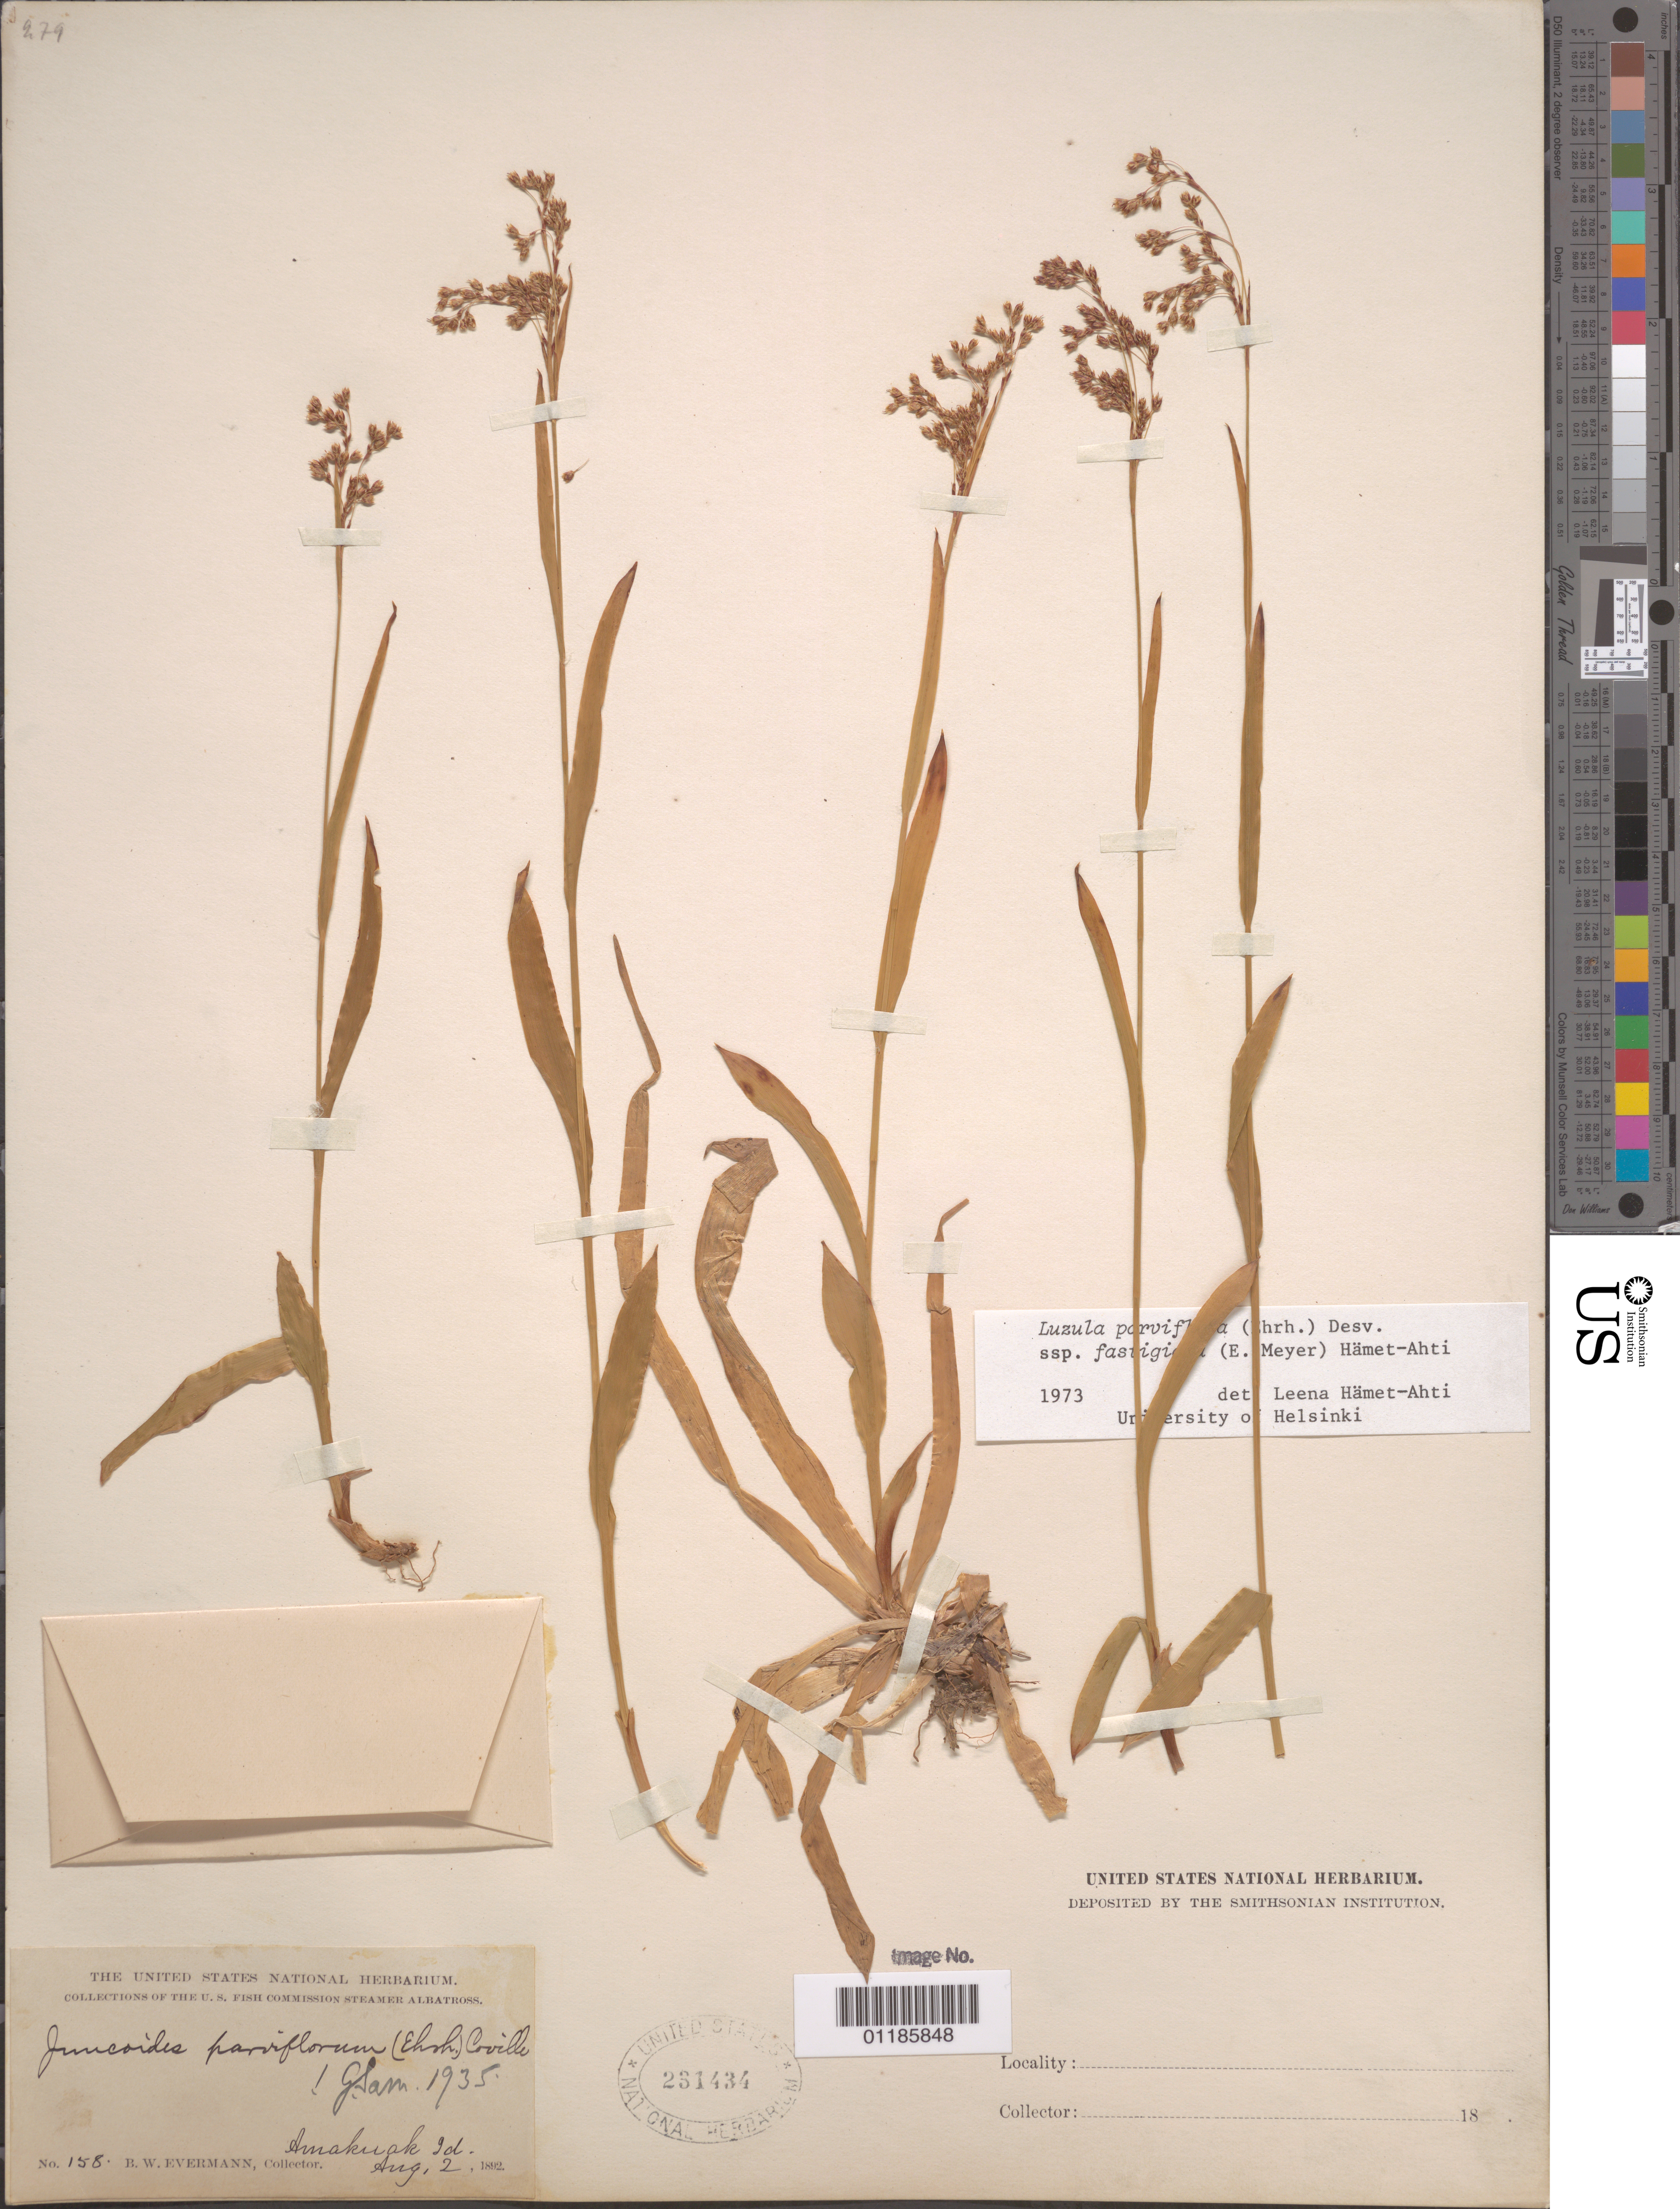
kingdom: Plantae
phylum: Tracheophyta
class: Liliopsida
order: Poales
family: Juncaceae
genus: Luzula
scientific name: Luzula parviflora subsp. fastigata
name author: (E. Mey.) Hämet-Ahti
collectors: B. W. Evermann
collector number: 158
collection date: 1892-08-02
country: United States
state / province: Alaska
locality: Amakuak Island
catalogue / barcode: US 231434